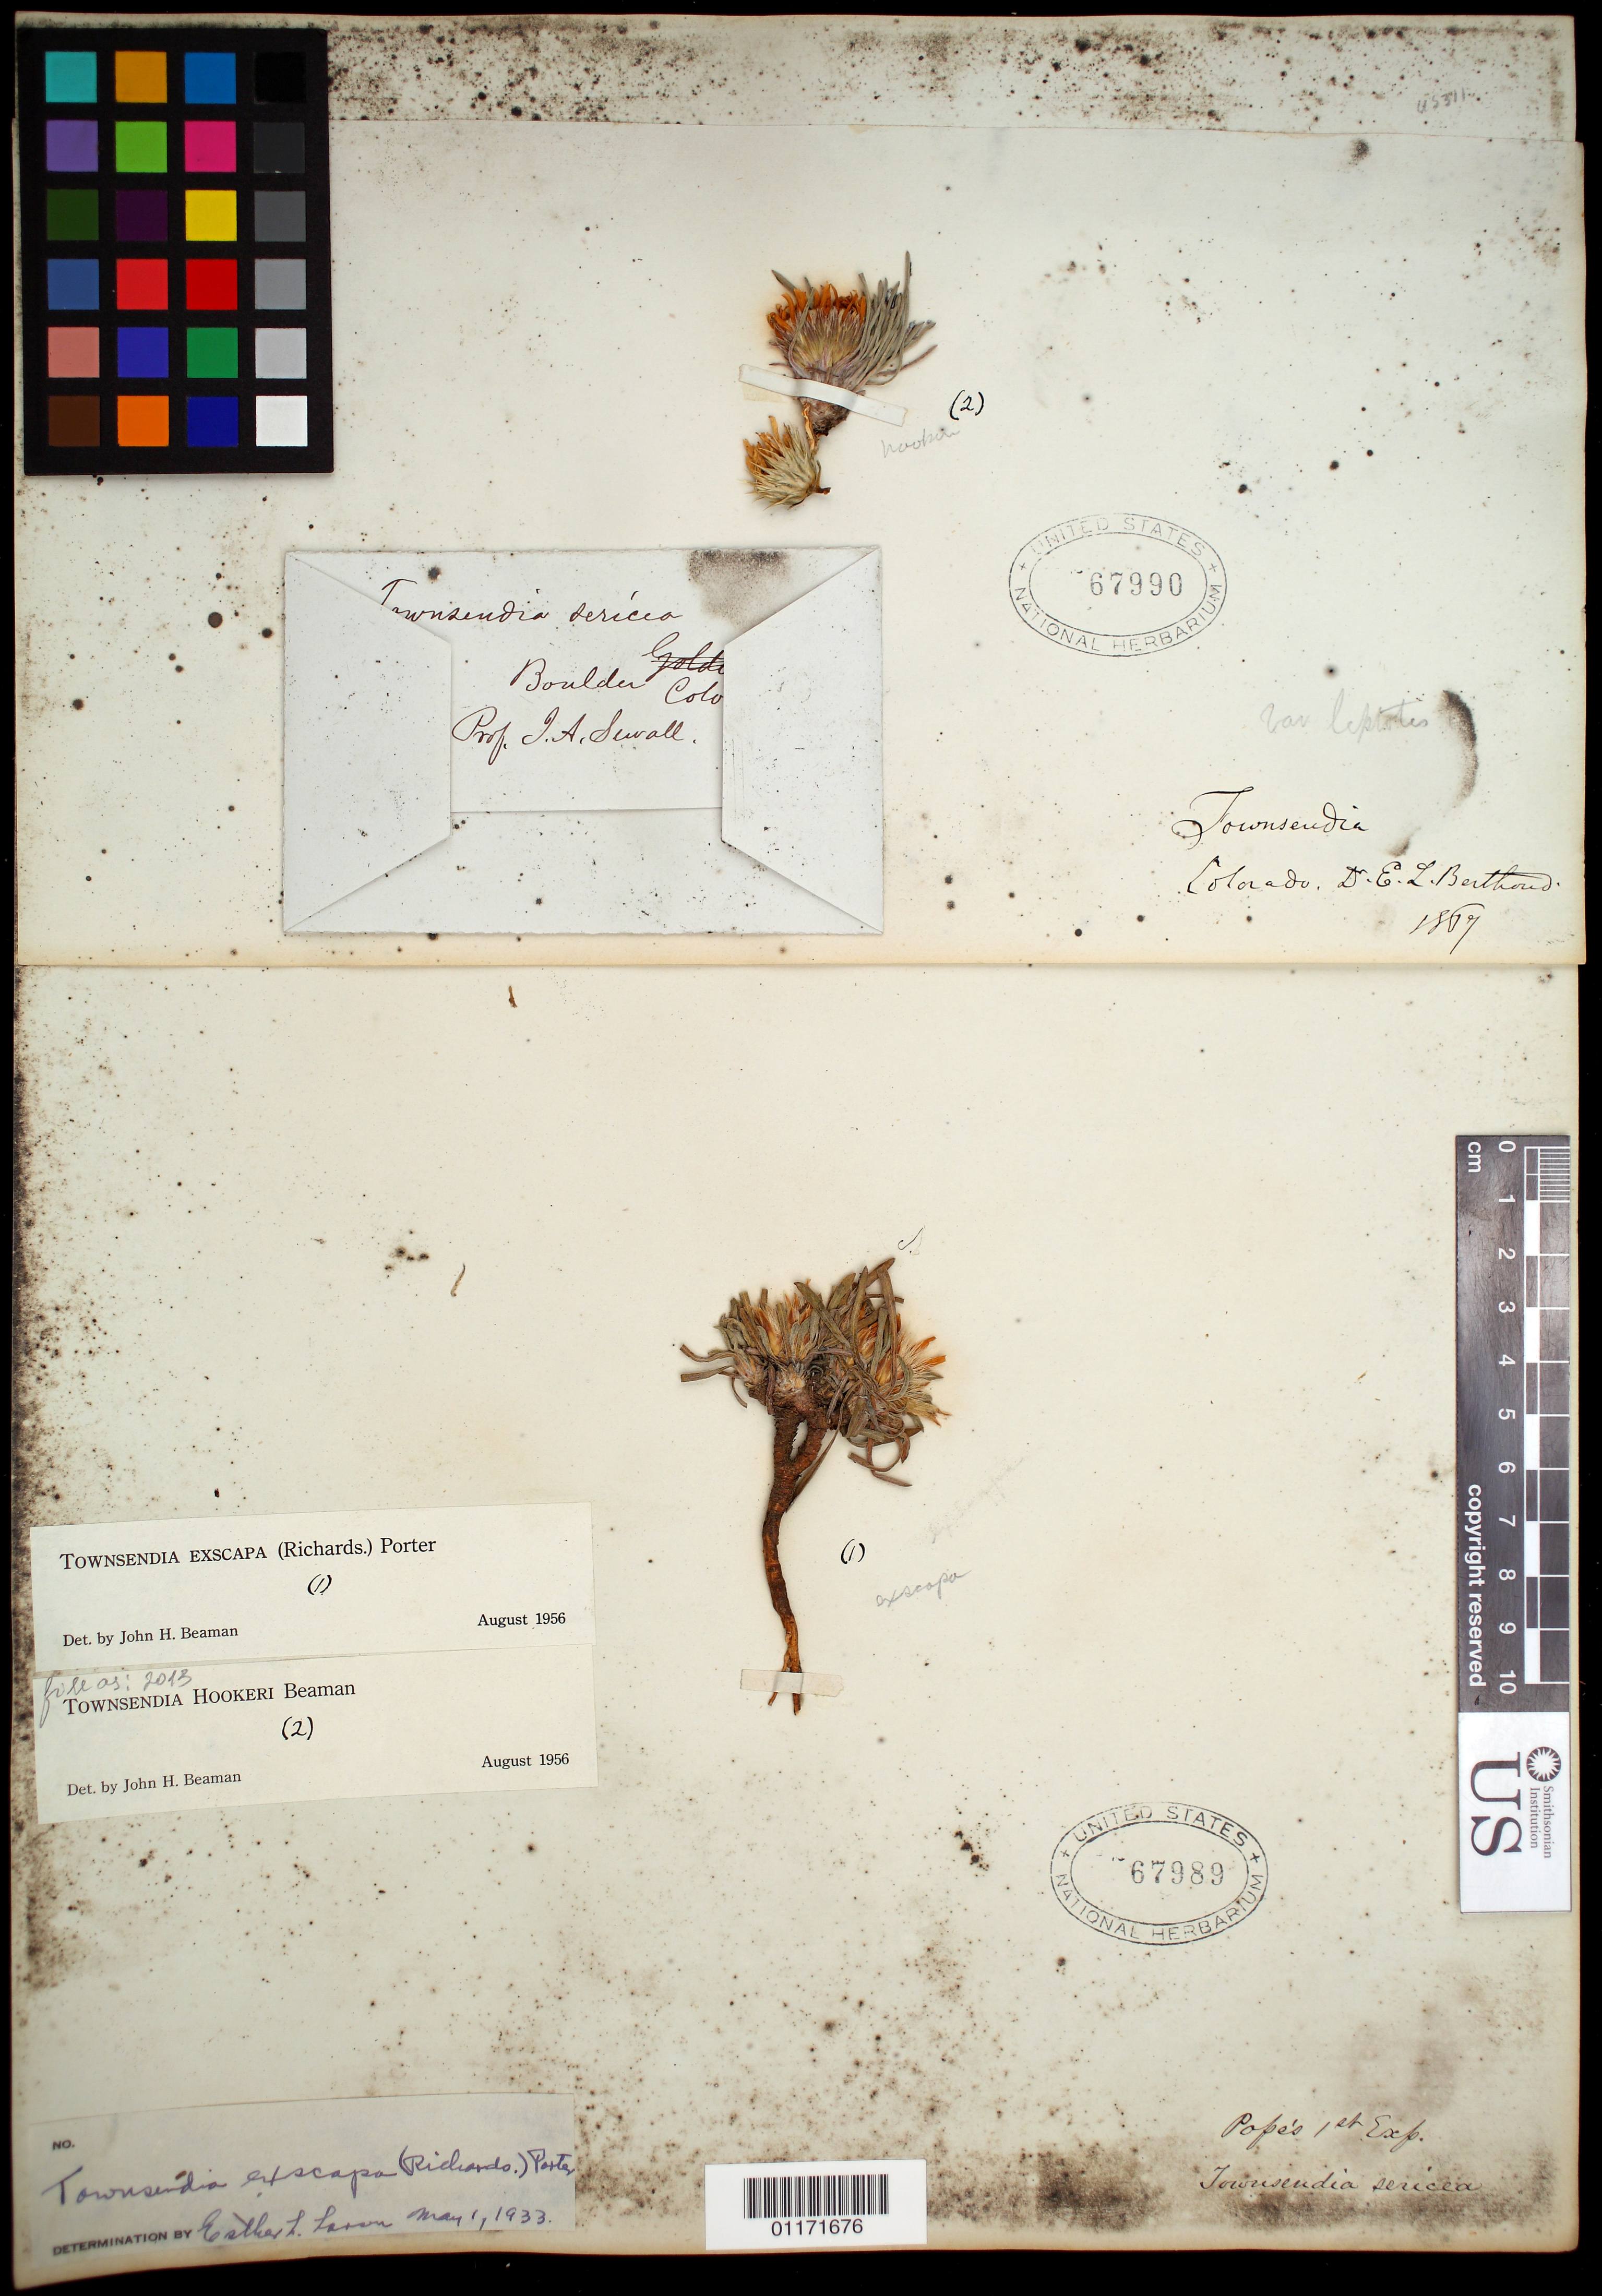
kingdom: Plantae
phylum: Tracheophyta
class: Magnoliopsida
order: Asterales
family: Asteraceae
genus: Townsendia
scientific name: Townsendia hookeri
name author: Beaman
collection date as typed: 1879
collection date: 1879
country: United States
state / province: Colorado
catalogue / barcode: US 67990-2